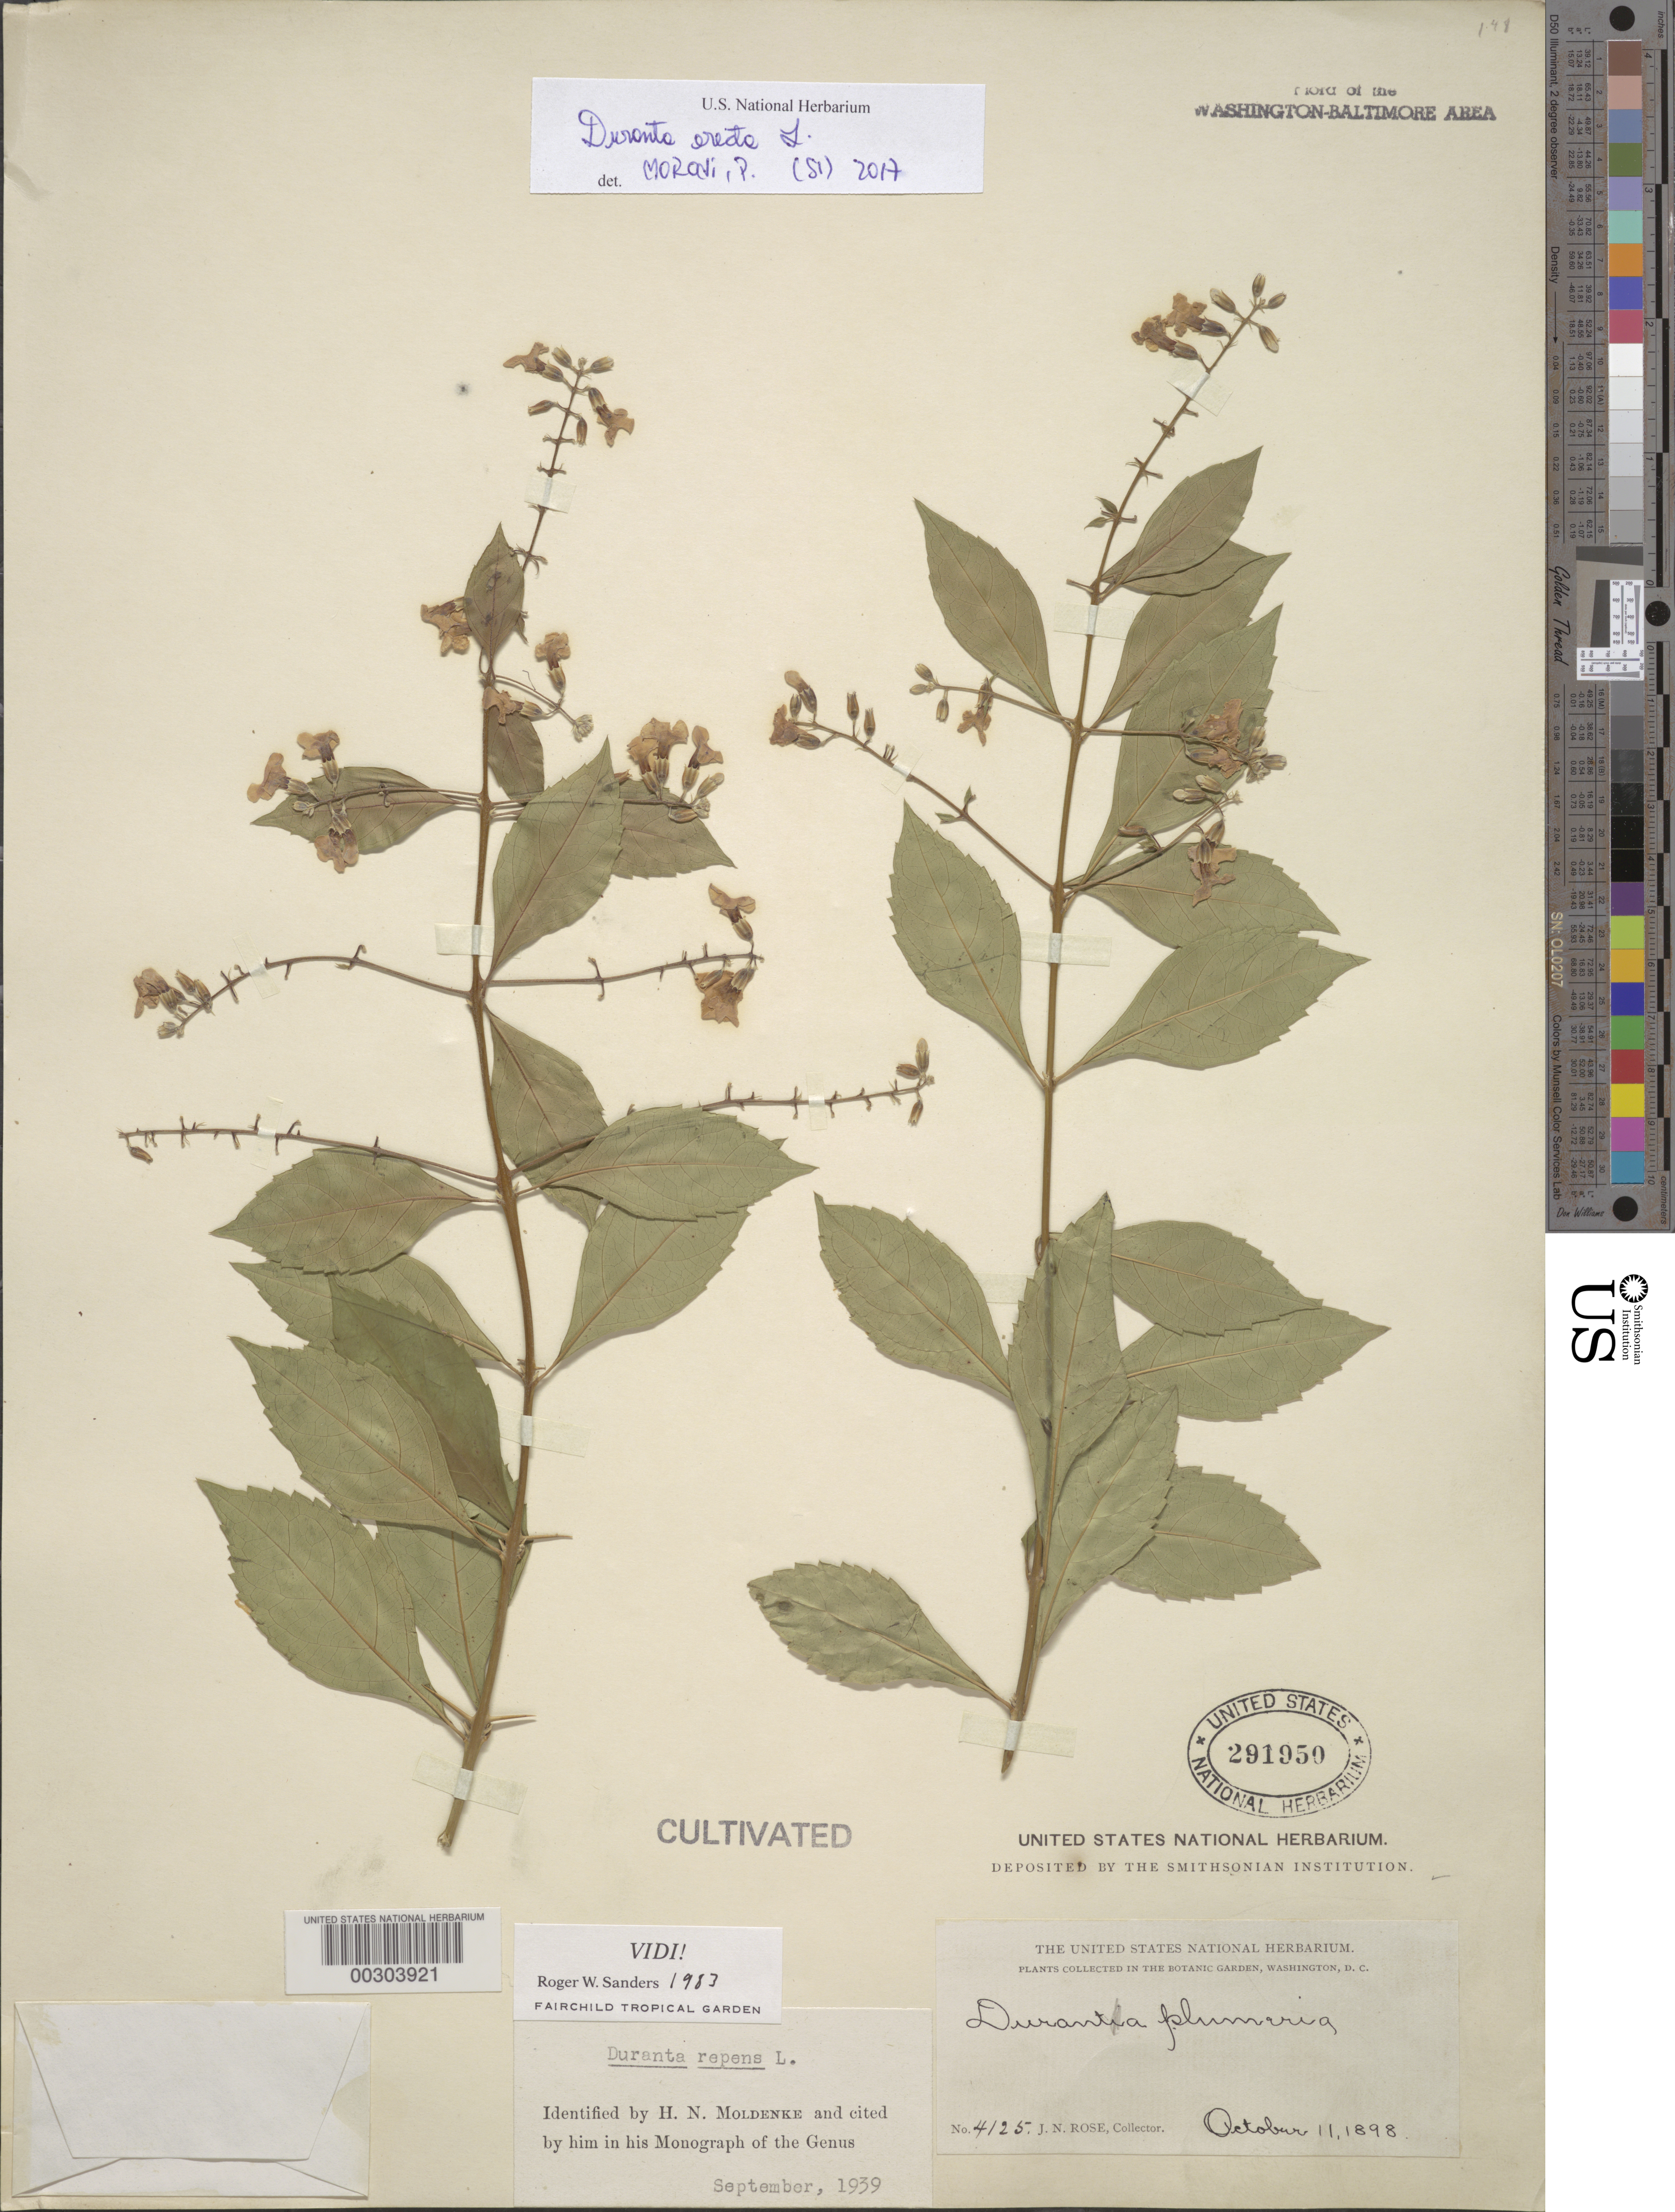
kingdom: Plantae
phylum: Tracheophyta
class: Magnoliopsida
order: Lamiales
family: Verbenaceae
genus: Duranta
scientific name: Duranta repens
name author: L.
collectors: J. N. Rose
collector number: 4125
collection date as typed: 11 Oct 1898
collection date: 1898-10-11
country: United States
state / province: District of Columbia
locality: Botanical Gardens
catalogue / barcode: US 291950